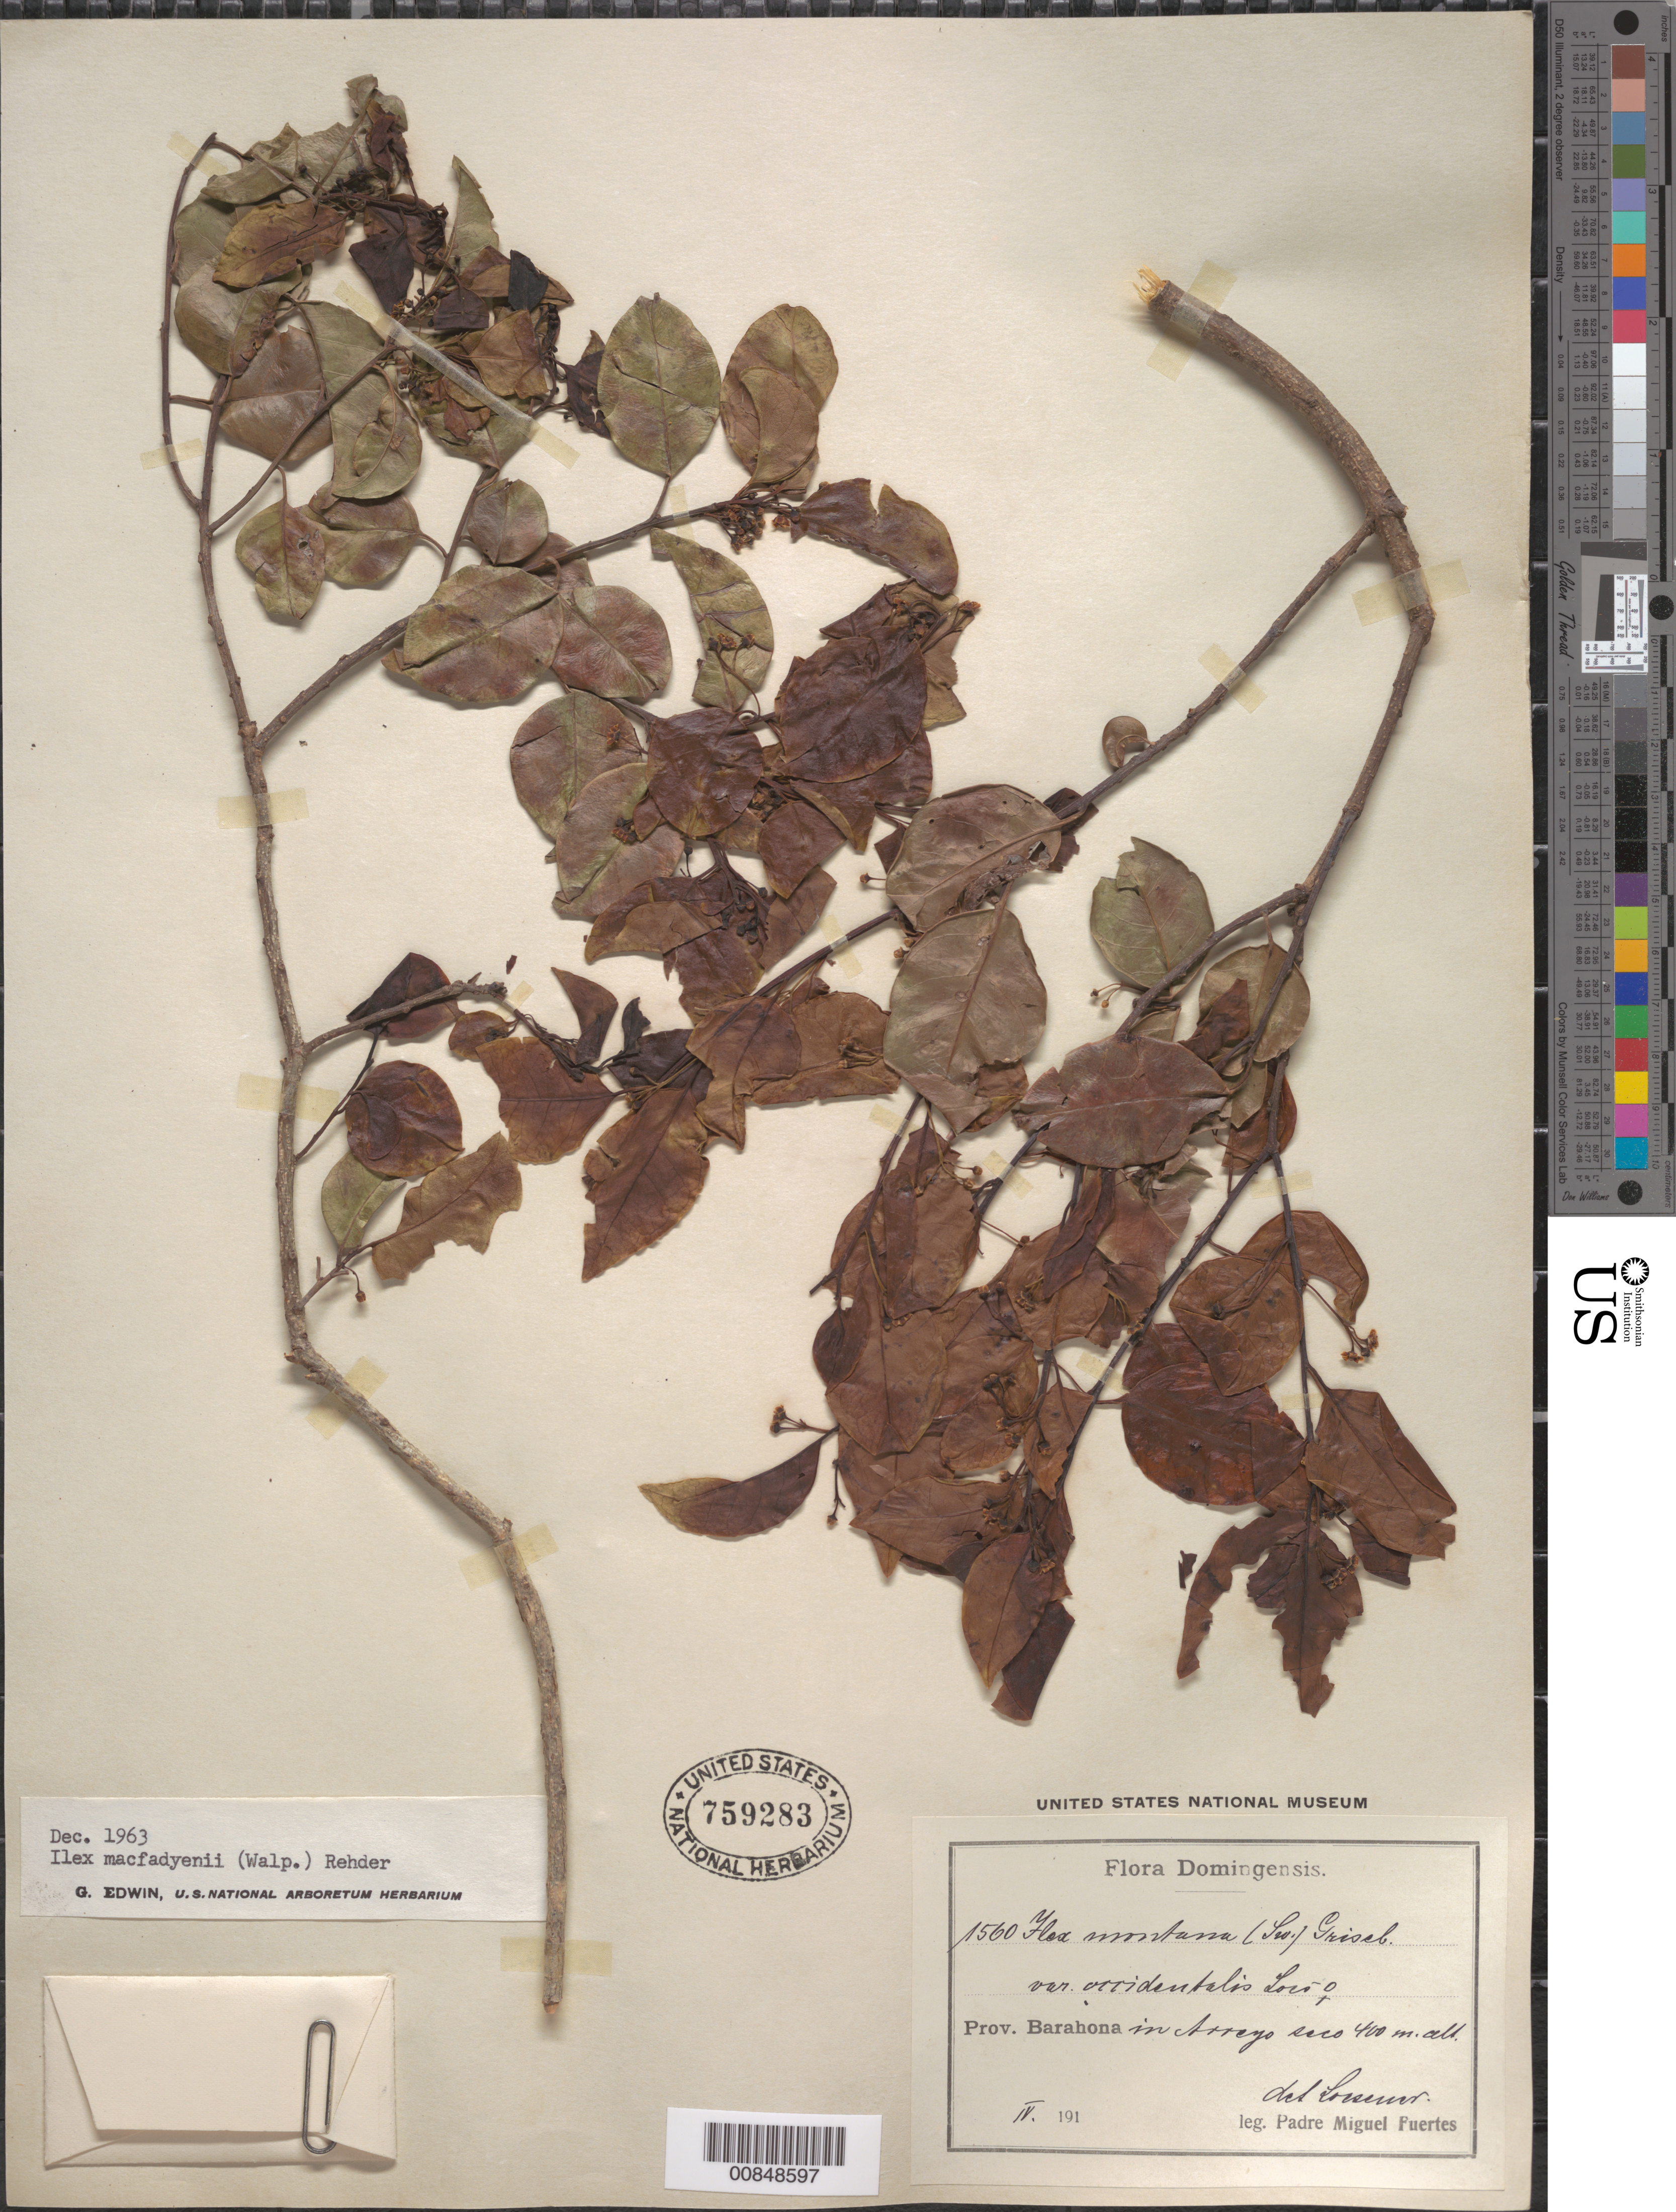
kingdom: Plantae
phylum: Tracheophyta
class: Magnoliopsida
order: Aquifoliales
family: Aquifoliaceae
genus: Ilex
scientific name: Ilex macfadyenii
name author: Rehder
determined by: Edwin, G.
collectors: M. D. Fuertes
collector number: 1560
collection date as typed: Apr 1912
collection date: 1912-04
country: Dominican Republic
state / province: Barahona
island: Hispaniola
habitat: In arroyo seco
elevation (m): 400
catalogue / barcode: US 759283